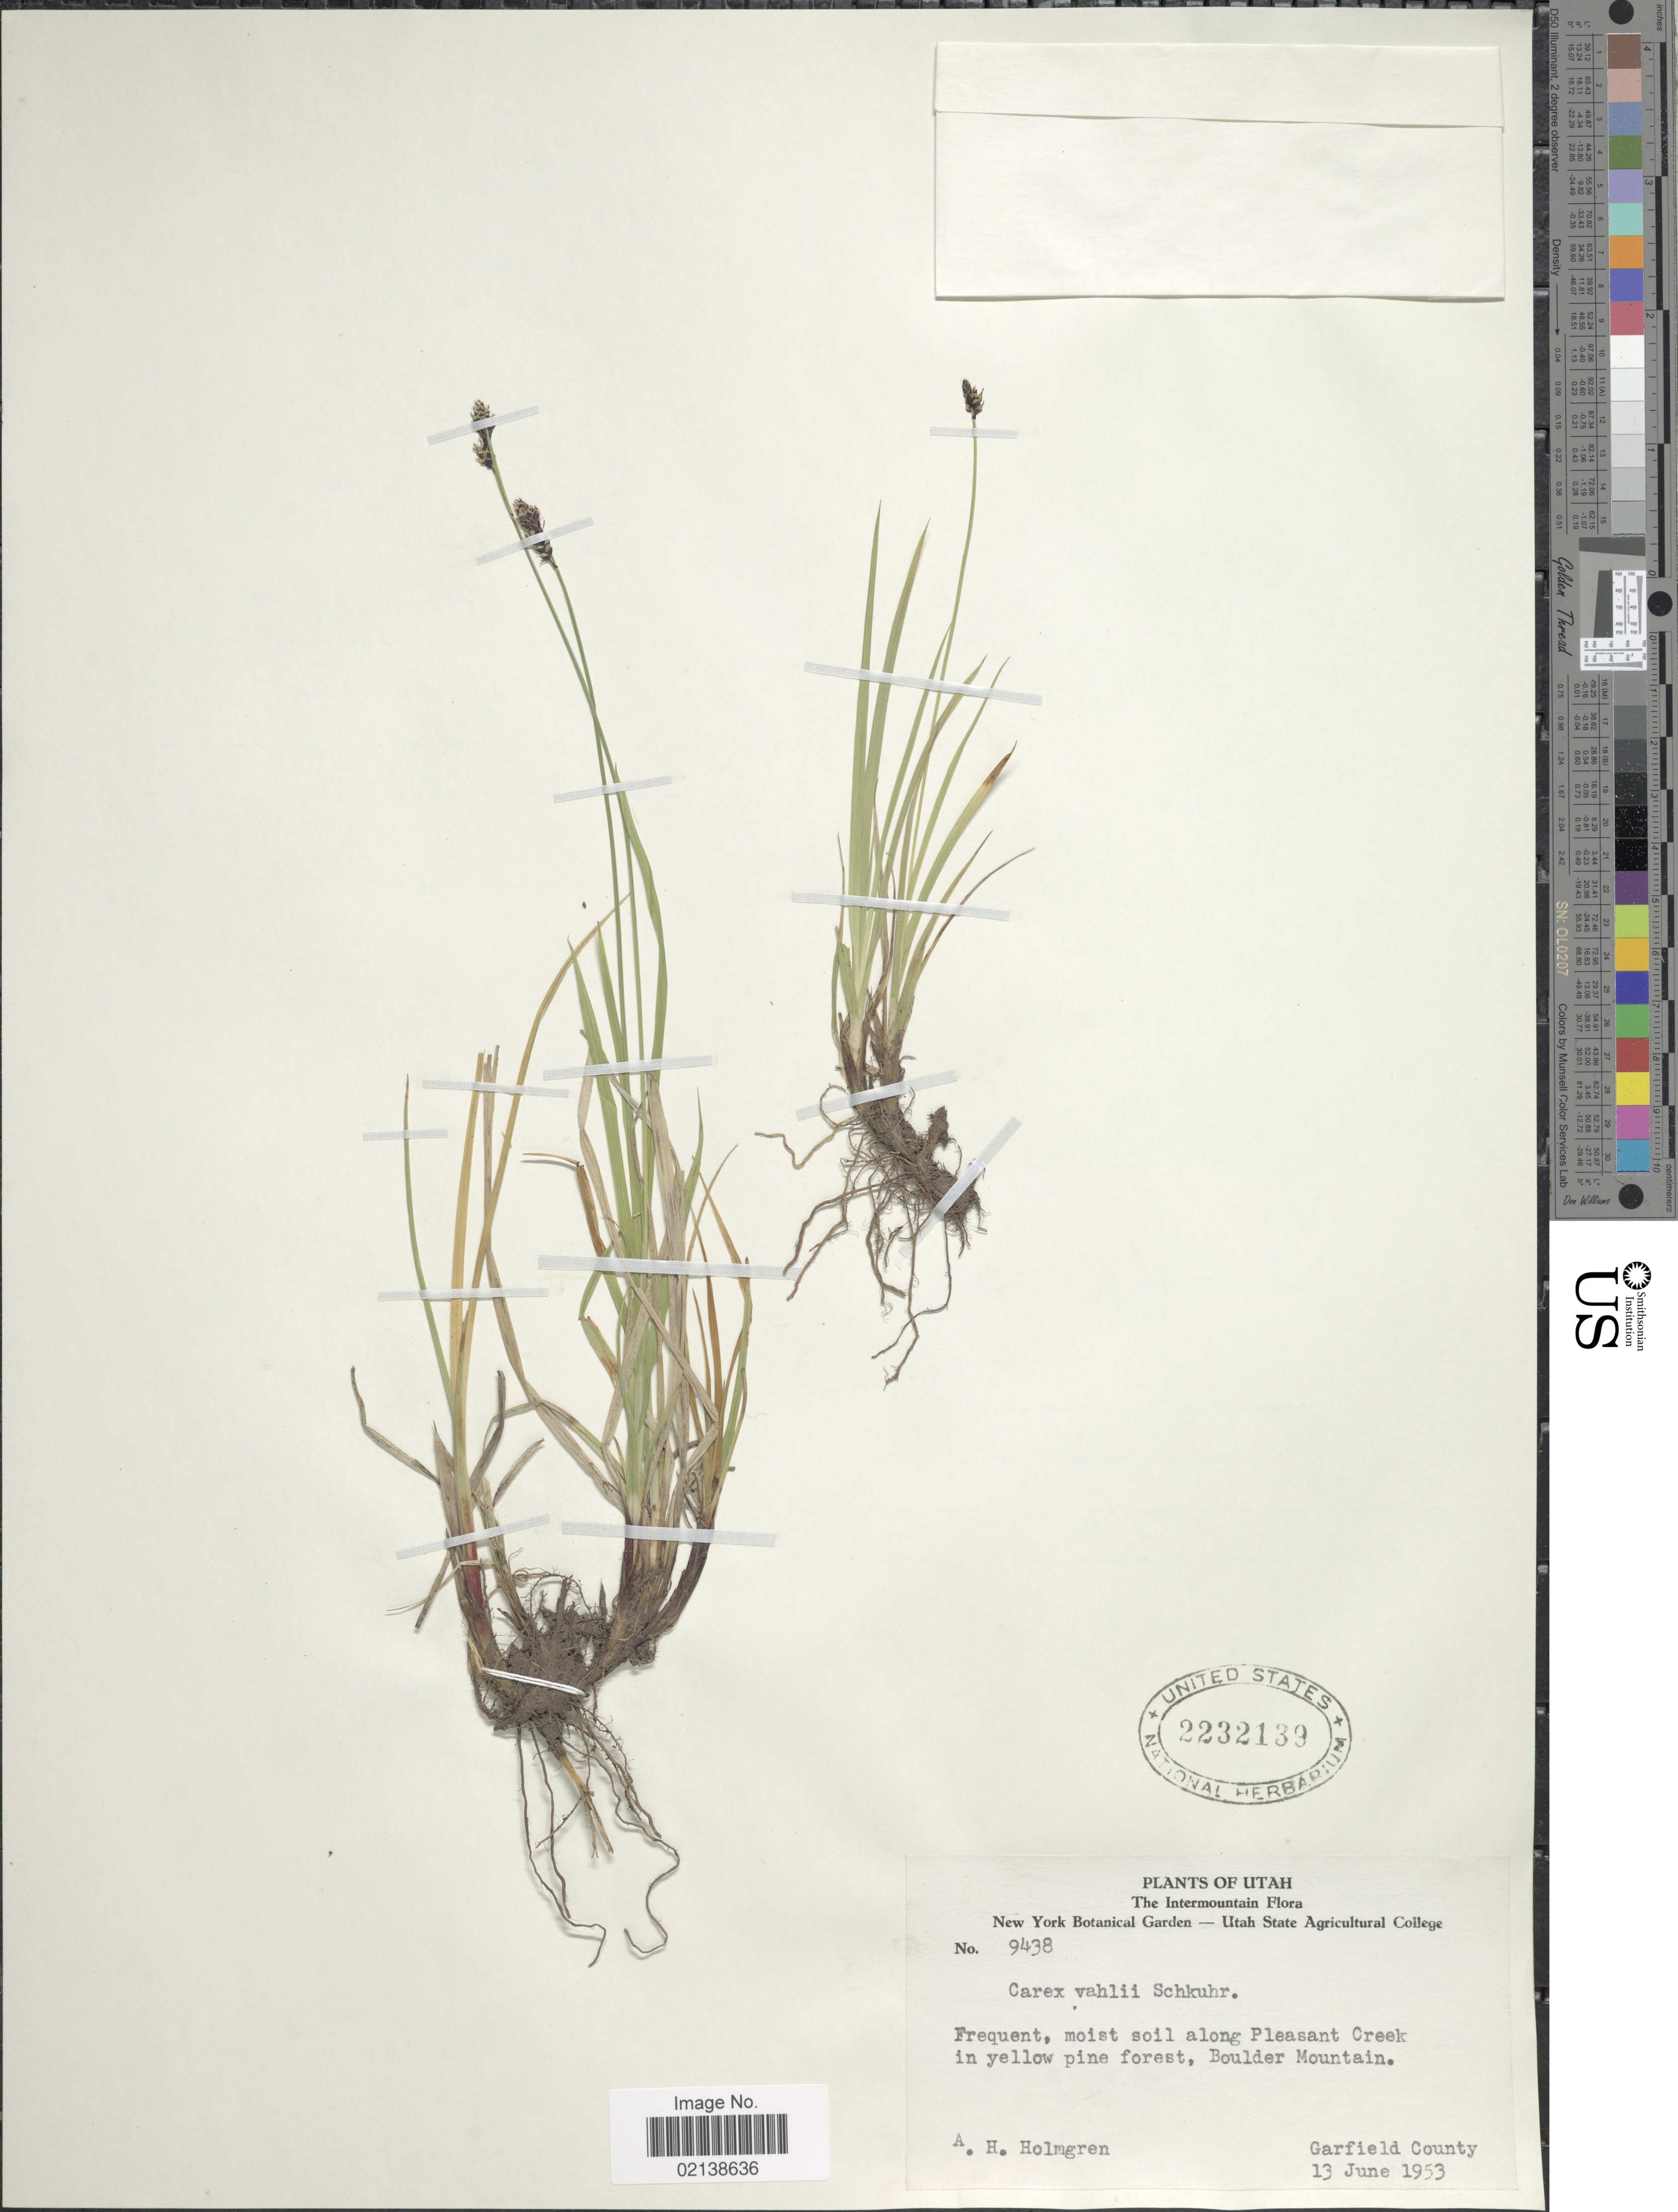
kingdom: Plantae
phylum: Tracheophyta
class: Liliopsida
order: Poales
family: Cyperaceae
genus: Carex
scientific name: Carex stevenii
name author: (Holm) Kalela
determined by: Strong, Mark T., (BOT), Smithsonian Institution - National Museum of Natural History (UNITED STATES)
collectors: A. H. Holmgren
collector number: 9438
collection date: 1953-06-13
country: United States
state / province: Utah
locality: The Intermountain, Frequent, moist soil along Pleasant Creek in yellow pine forest, Boulder Mountain, Garfield County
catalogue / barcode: US 2232139